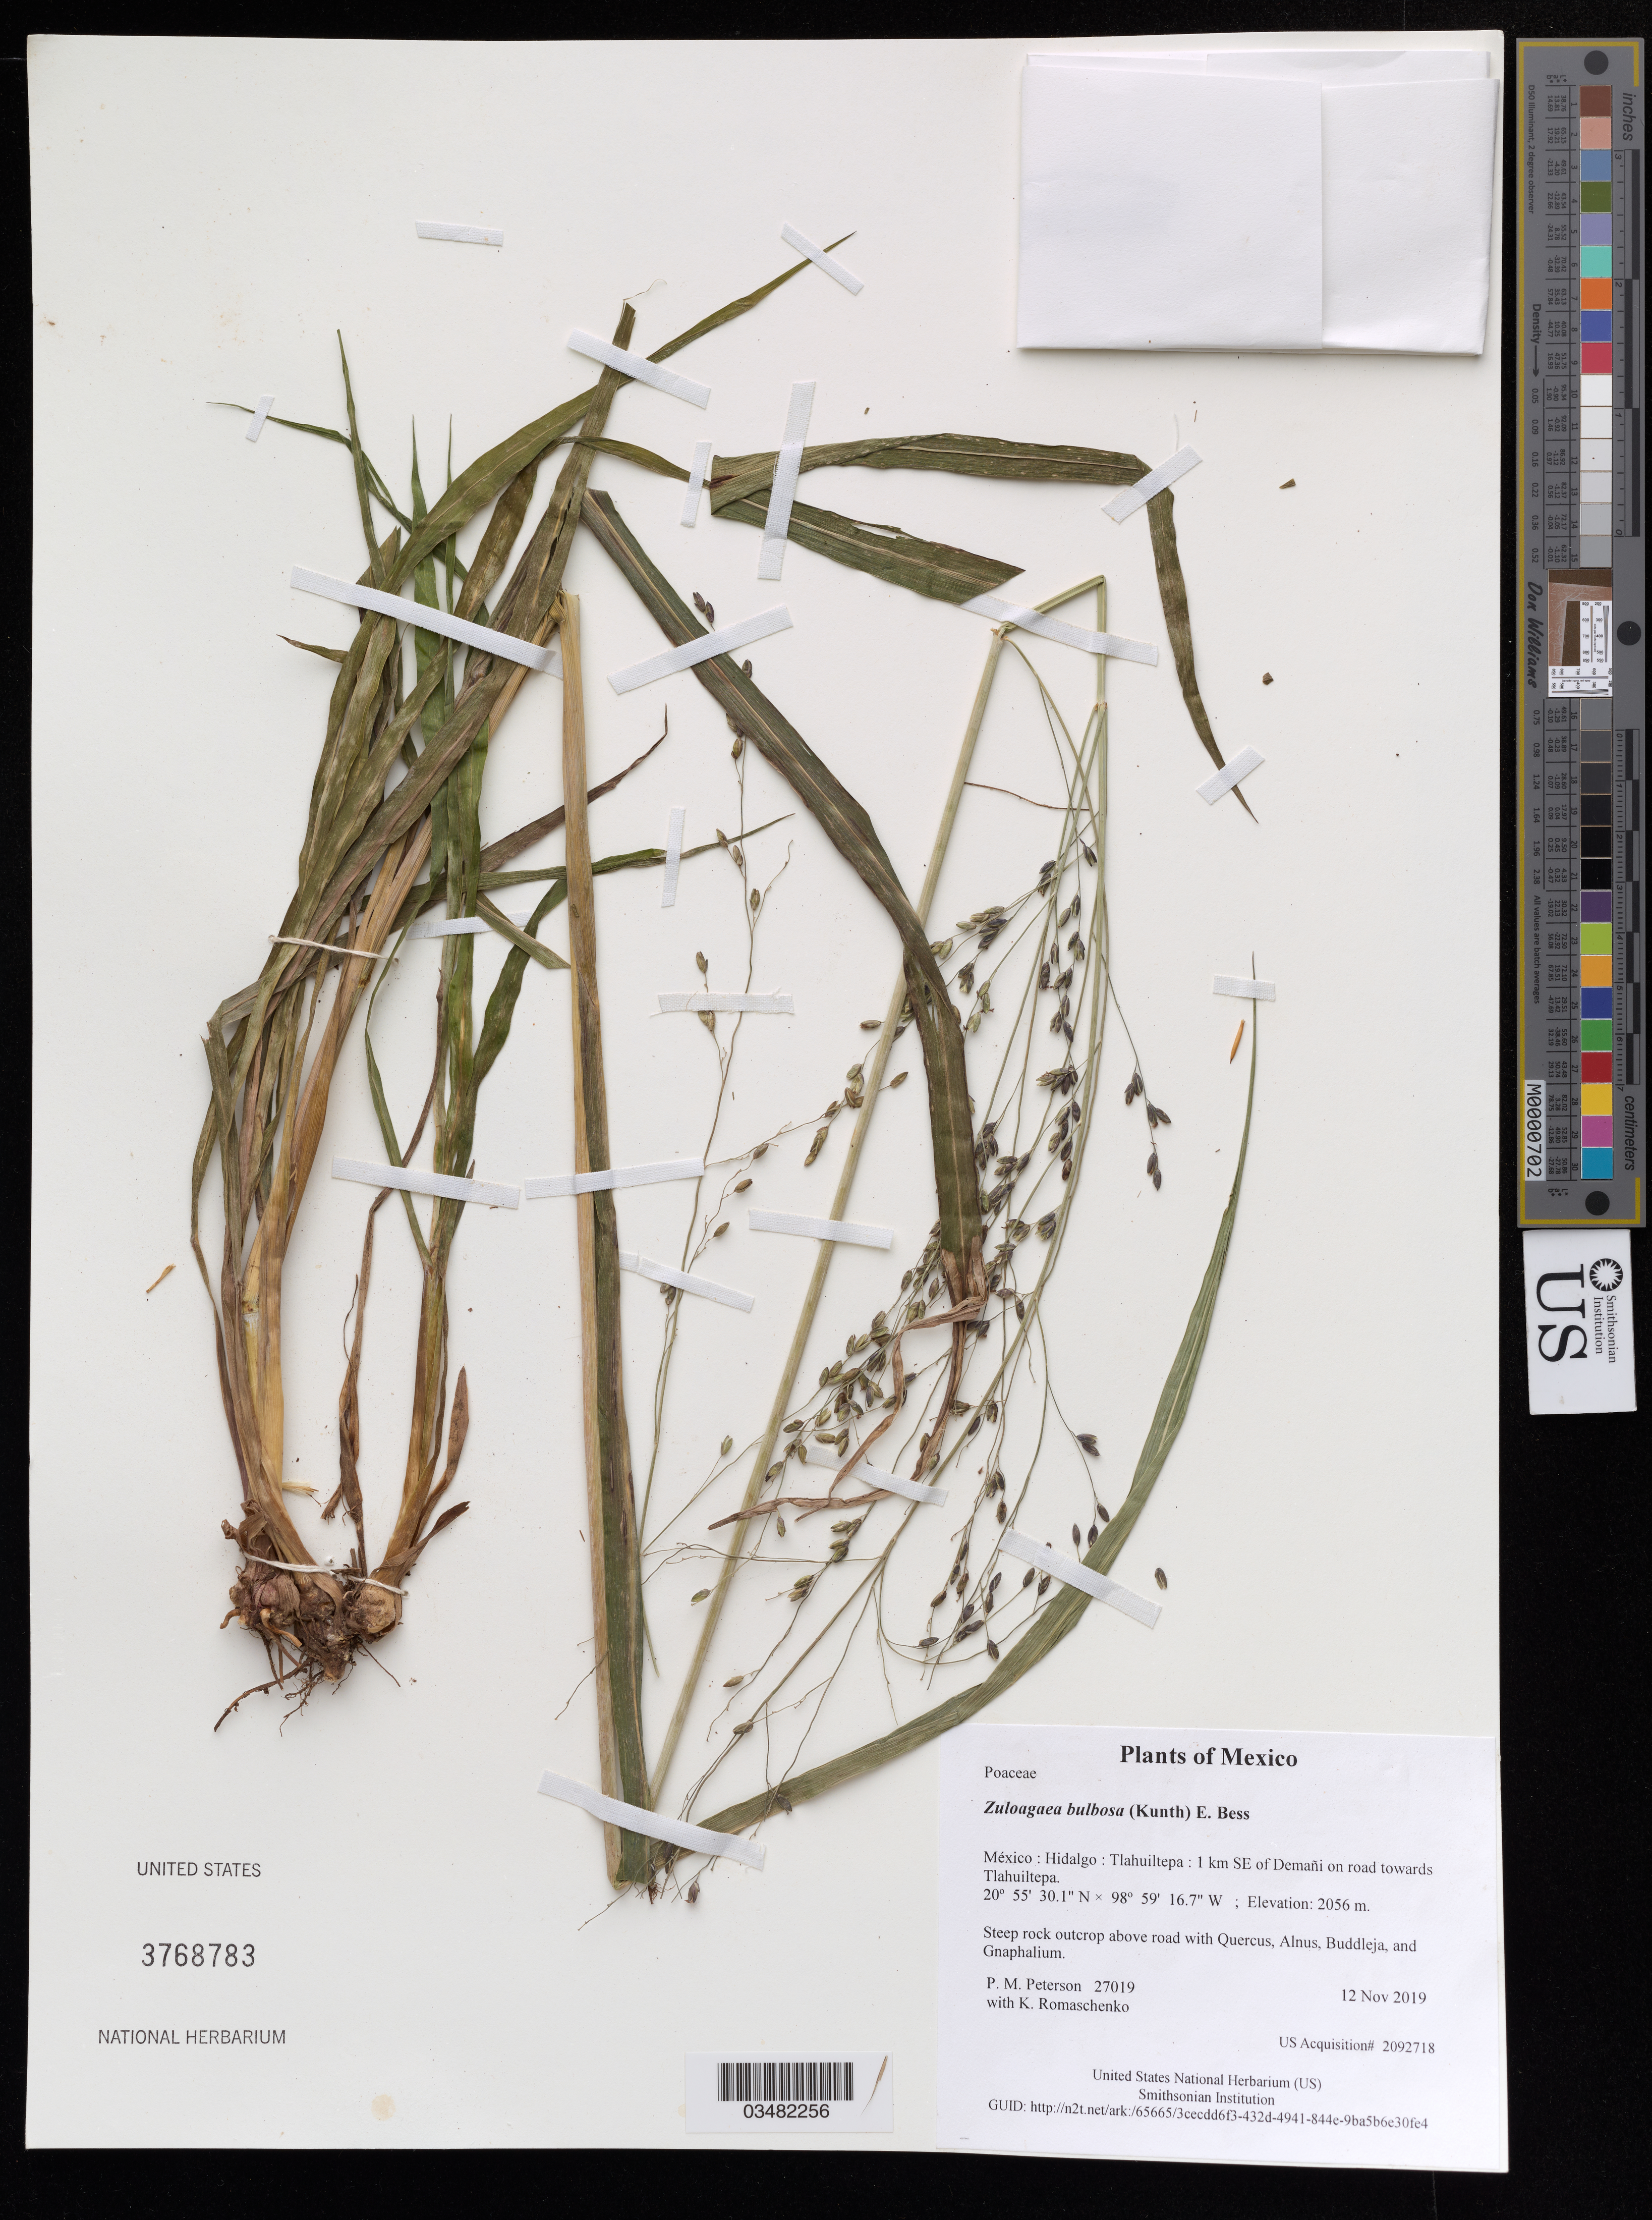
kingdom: Plantae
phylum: Tracheophyta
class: Liliopsida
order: Poales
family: Poaceae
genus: Zuloagaea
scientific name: Zuloagaea bulbosa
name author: (Kunth) E. Bess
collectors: P. M. Peterson & K. Romaschenko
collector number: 27019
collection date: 2019-11-12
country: México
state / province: Hidalgo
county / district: Tlahuiltepa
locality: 1 km SE of Demañi on road towards Tlahuiltepa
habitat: Steep rock outcrop above road with Quercus, Alnus, Buddleja, and Gnaphalium.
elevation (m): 2056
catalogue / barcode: US 3768783